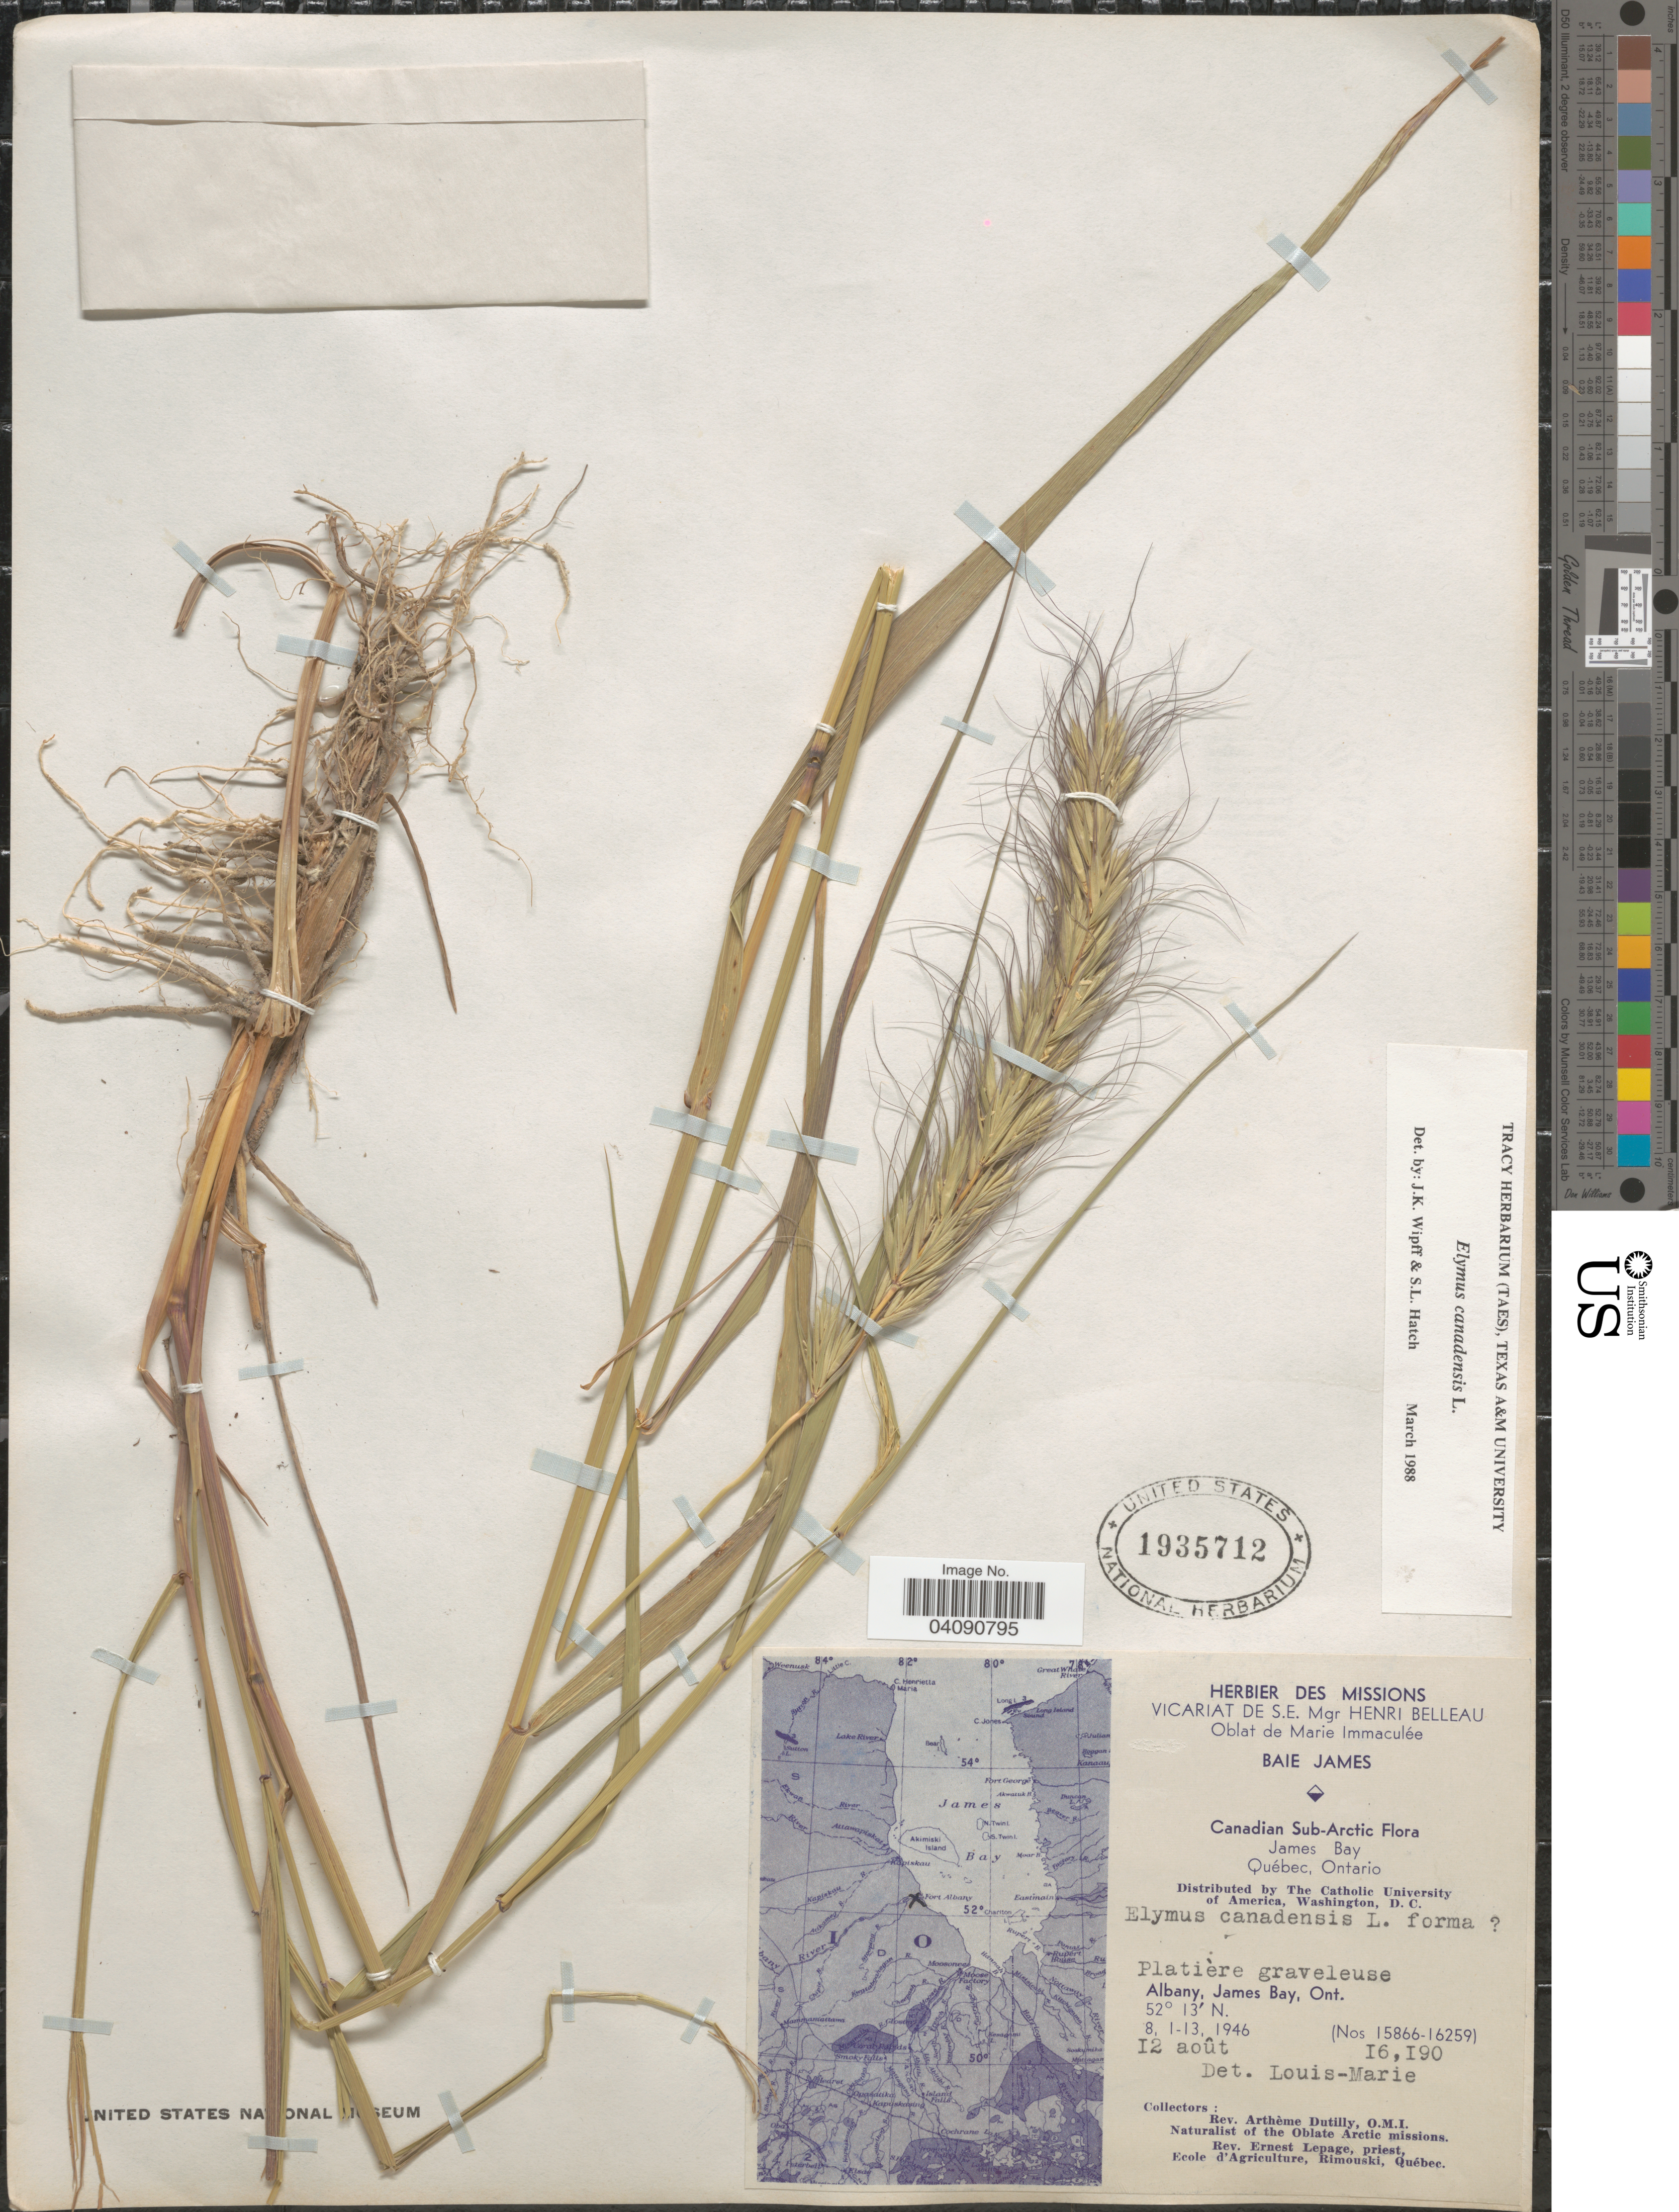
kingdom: Plantae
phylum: Tracheophyta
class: Liliopsida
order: Poales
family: Poaceae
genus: Elymus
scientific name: Elymus canadensis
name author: L.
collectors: A. Dutilly & E. Lepage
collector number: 16190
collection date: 1946-08-12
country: Canada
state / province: Ontario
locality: Albany , James Bay.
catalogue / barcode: US 1935712